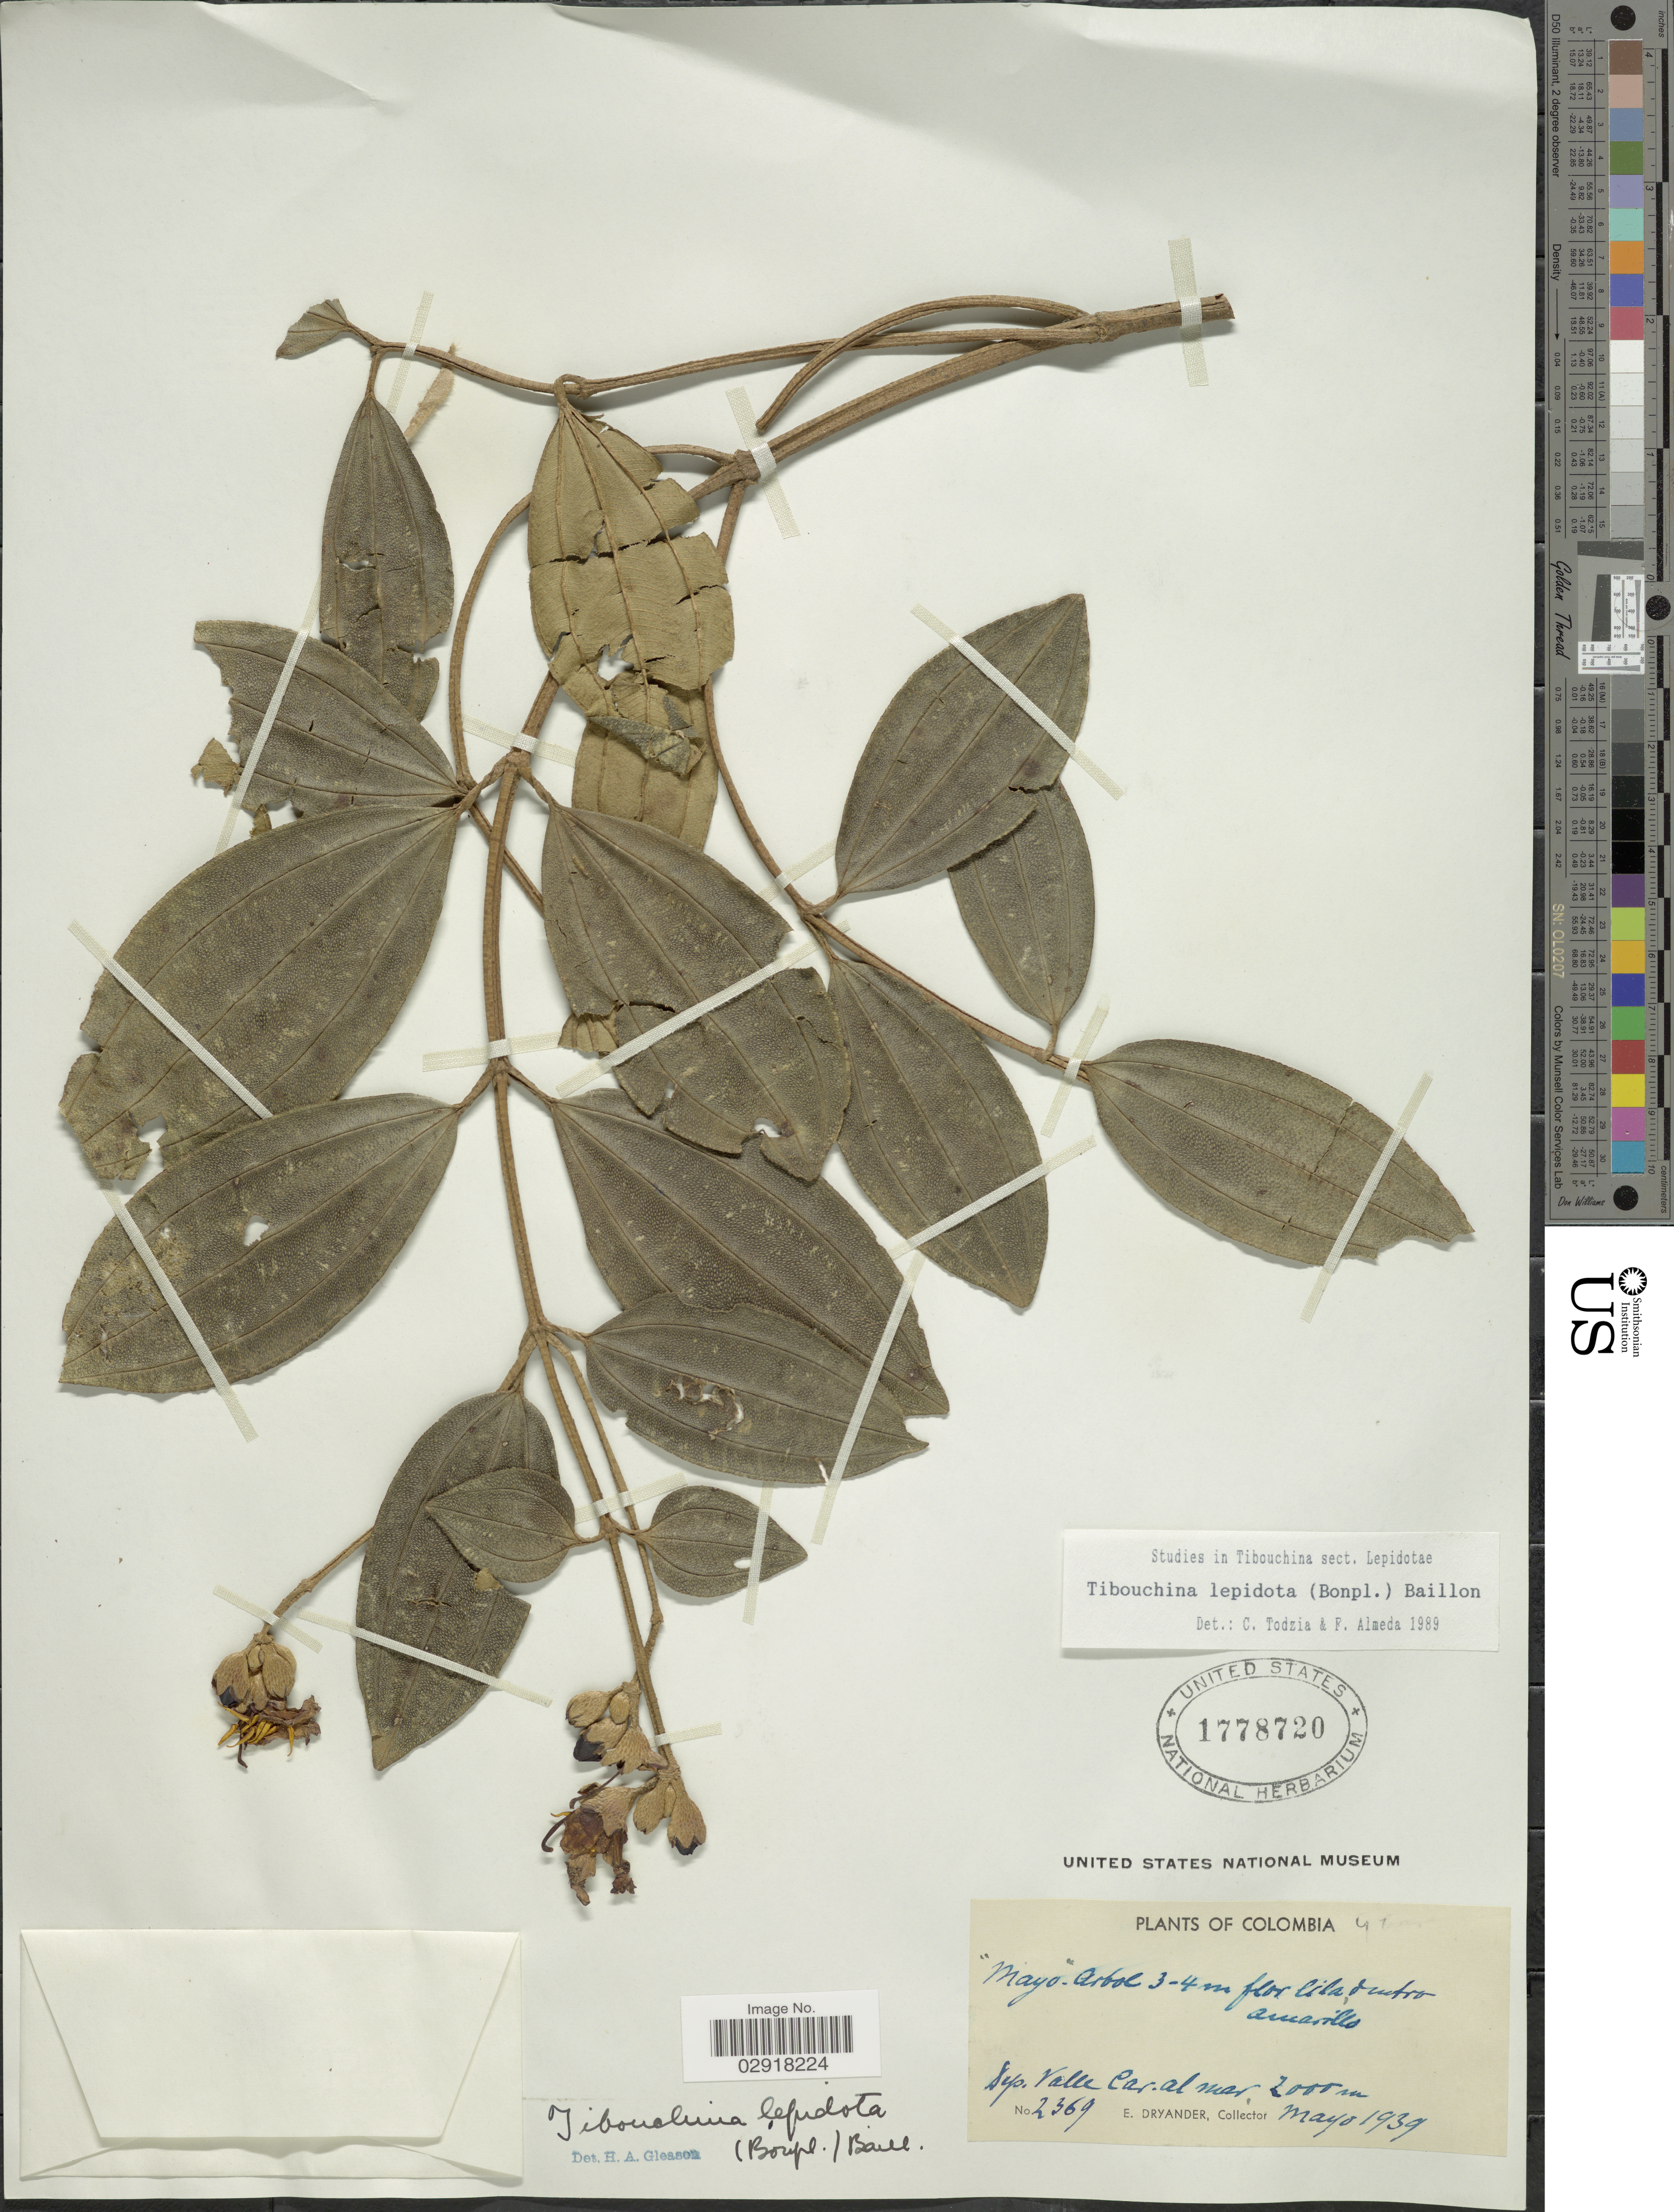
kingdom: Plantae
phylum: Tracheophyta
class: Magnoliopsida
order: Myrtales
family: Melastomataceae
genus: Andesanthus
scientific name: Andesanthus lepidotus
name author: (Humb. & Bonpl.) P.J.F. Guim. & Michelang.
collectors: E. Dryander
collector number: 2369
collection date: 1939-05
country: Colombia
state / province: Valle del Cauca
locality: Dep. Valle Car. al mar.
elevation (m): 2000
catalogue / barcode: US 1778720